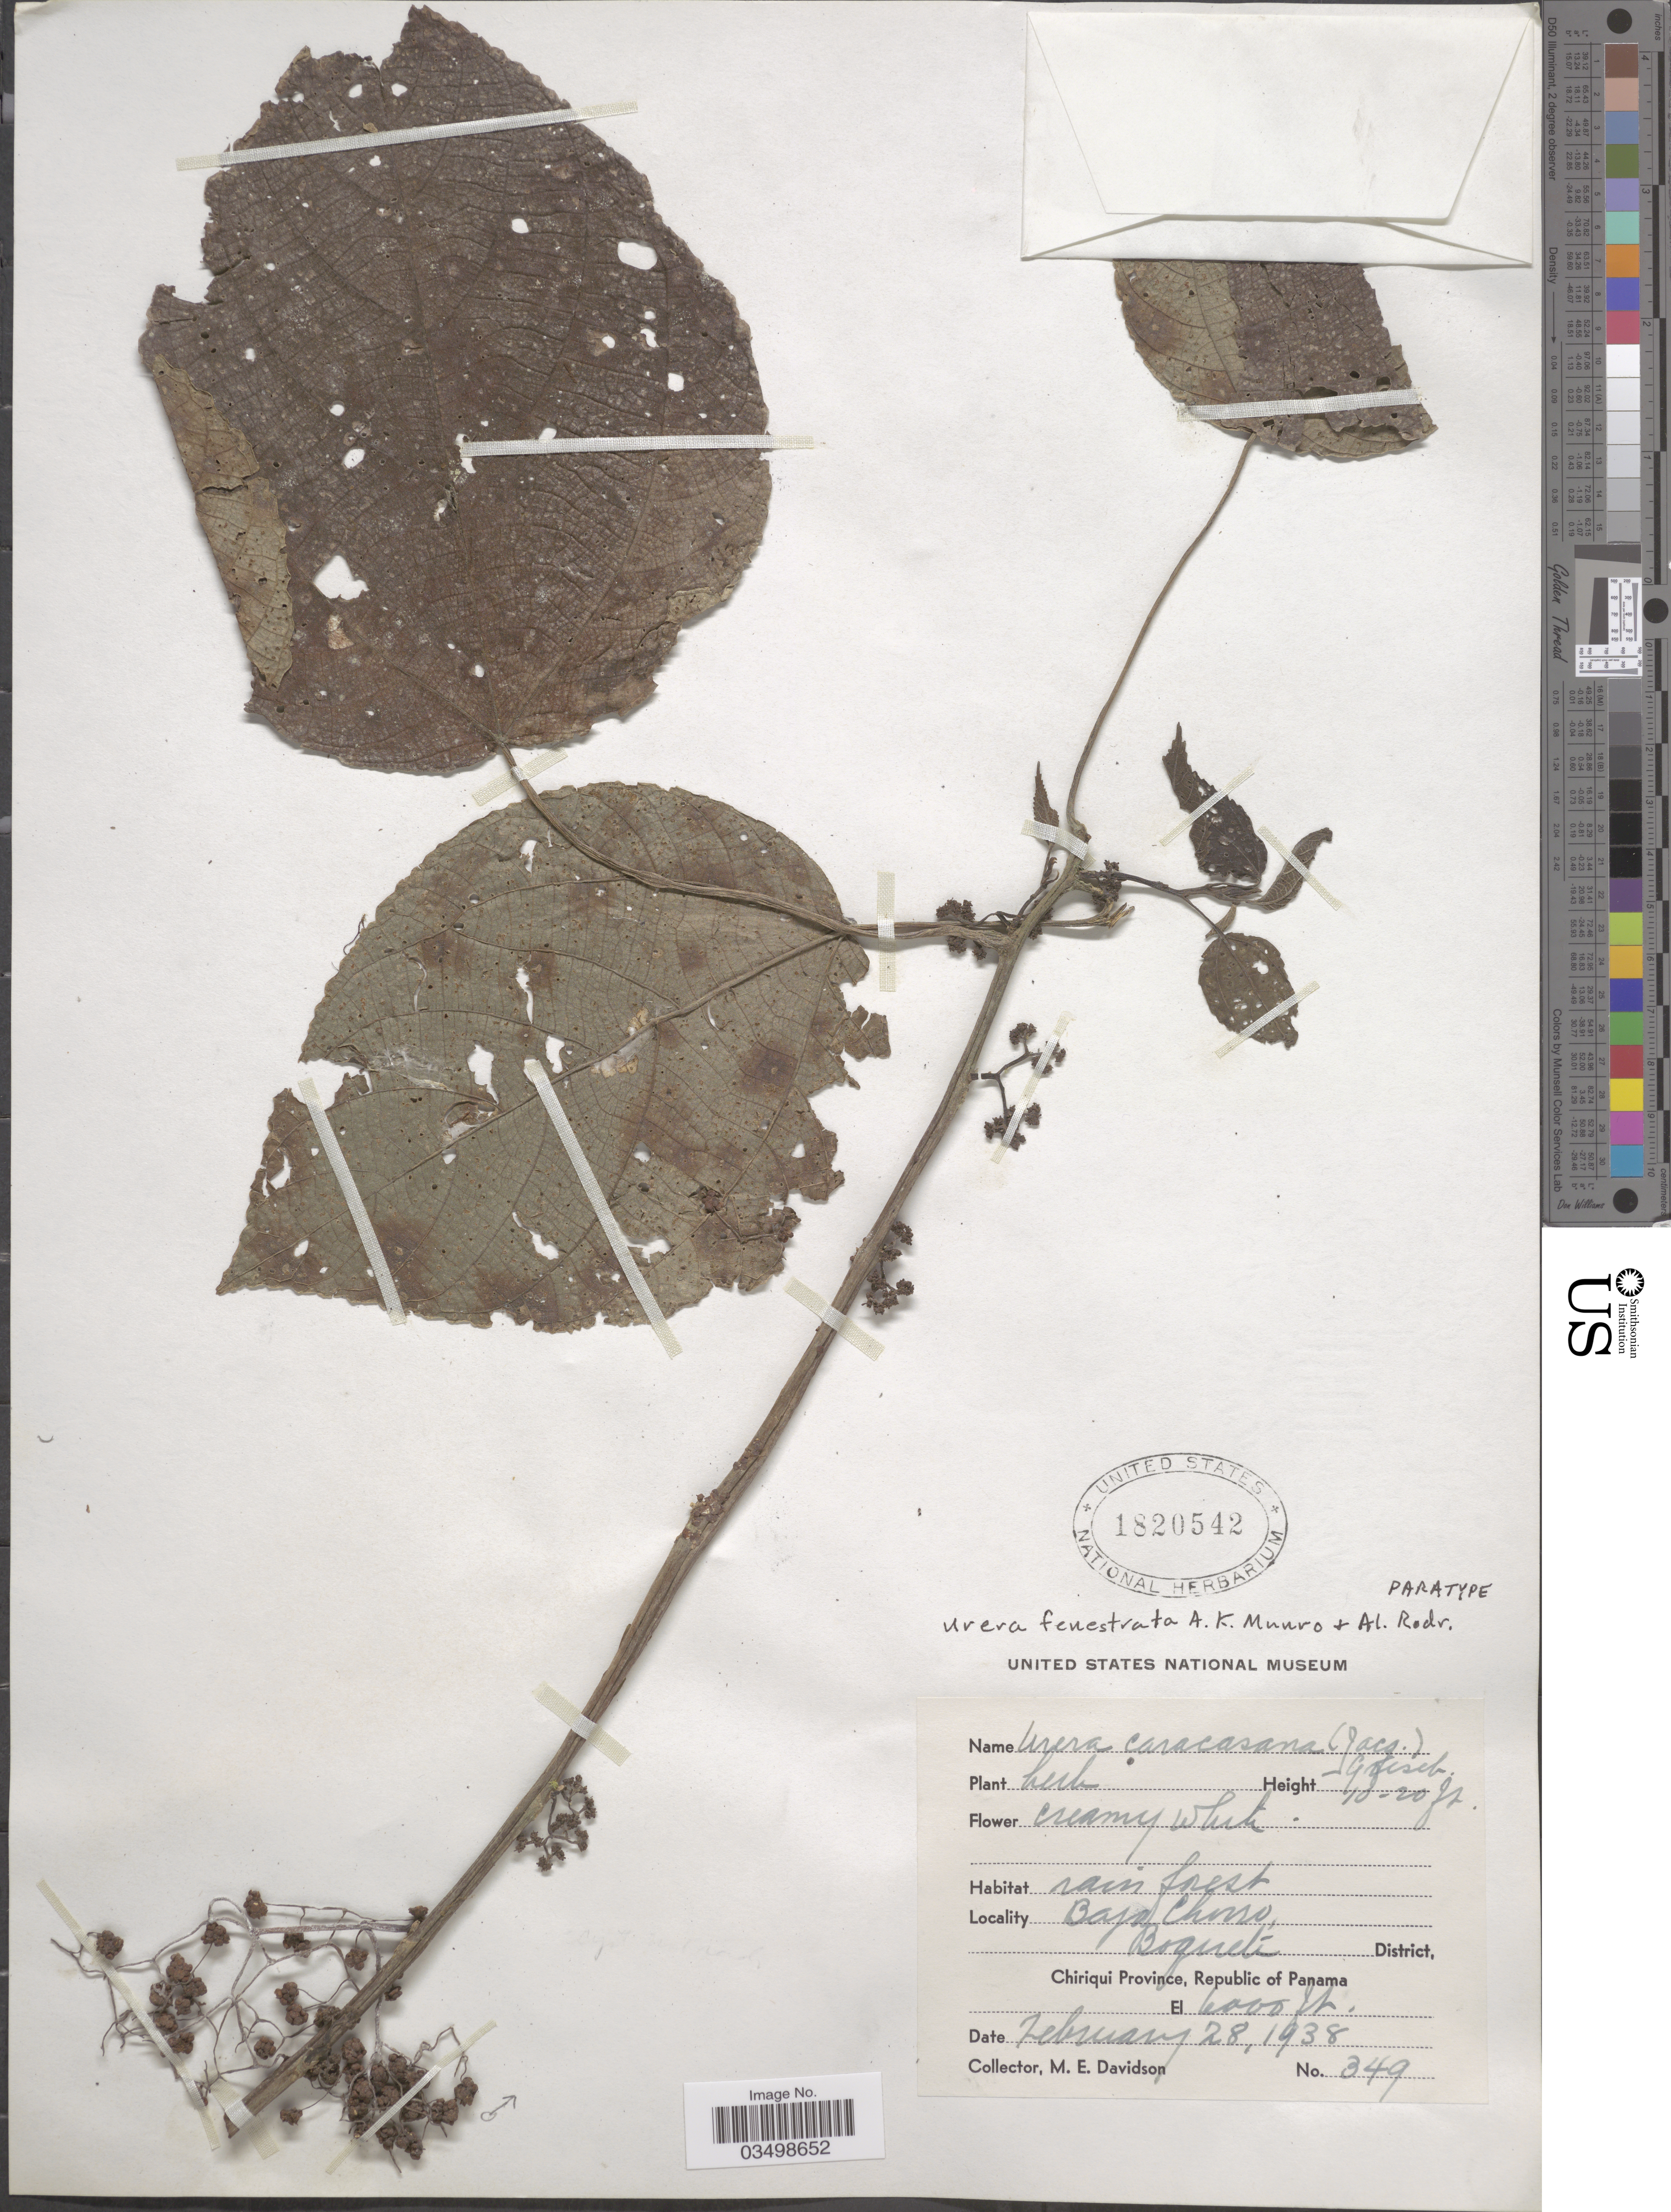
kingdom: Plantae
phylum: Tracheophyta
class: Magnoliopsida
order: Rosales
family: Urticaceae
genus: Urera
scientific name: Urera fenestrata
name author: A. K. Monro & Al. Rodr.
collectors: M. E. Davidson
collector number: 349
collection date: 1938-02-28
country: Panama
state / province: Chiriqui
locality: Bajo Chorro, Boquete District.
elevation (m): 1829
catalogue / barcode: US 1820542